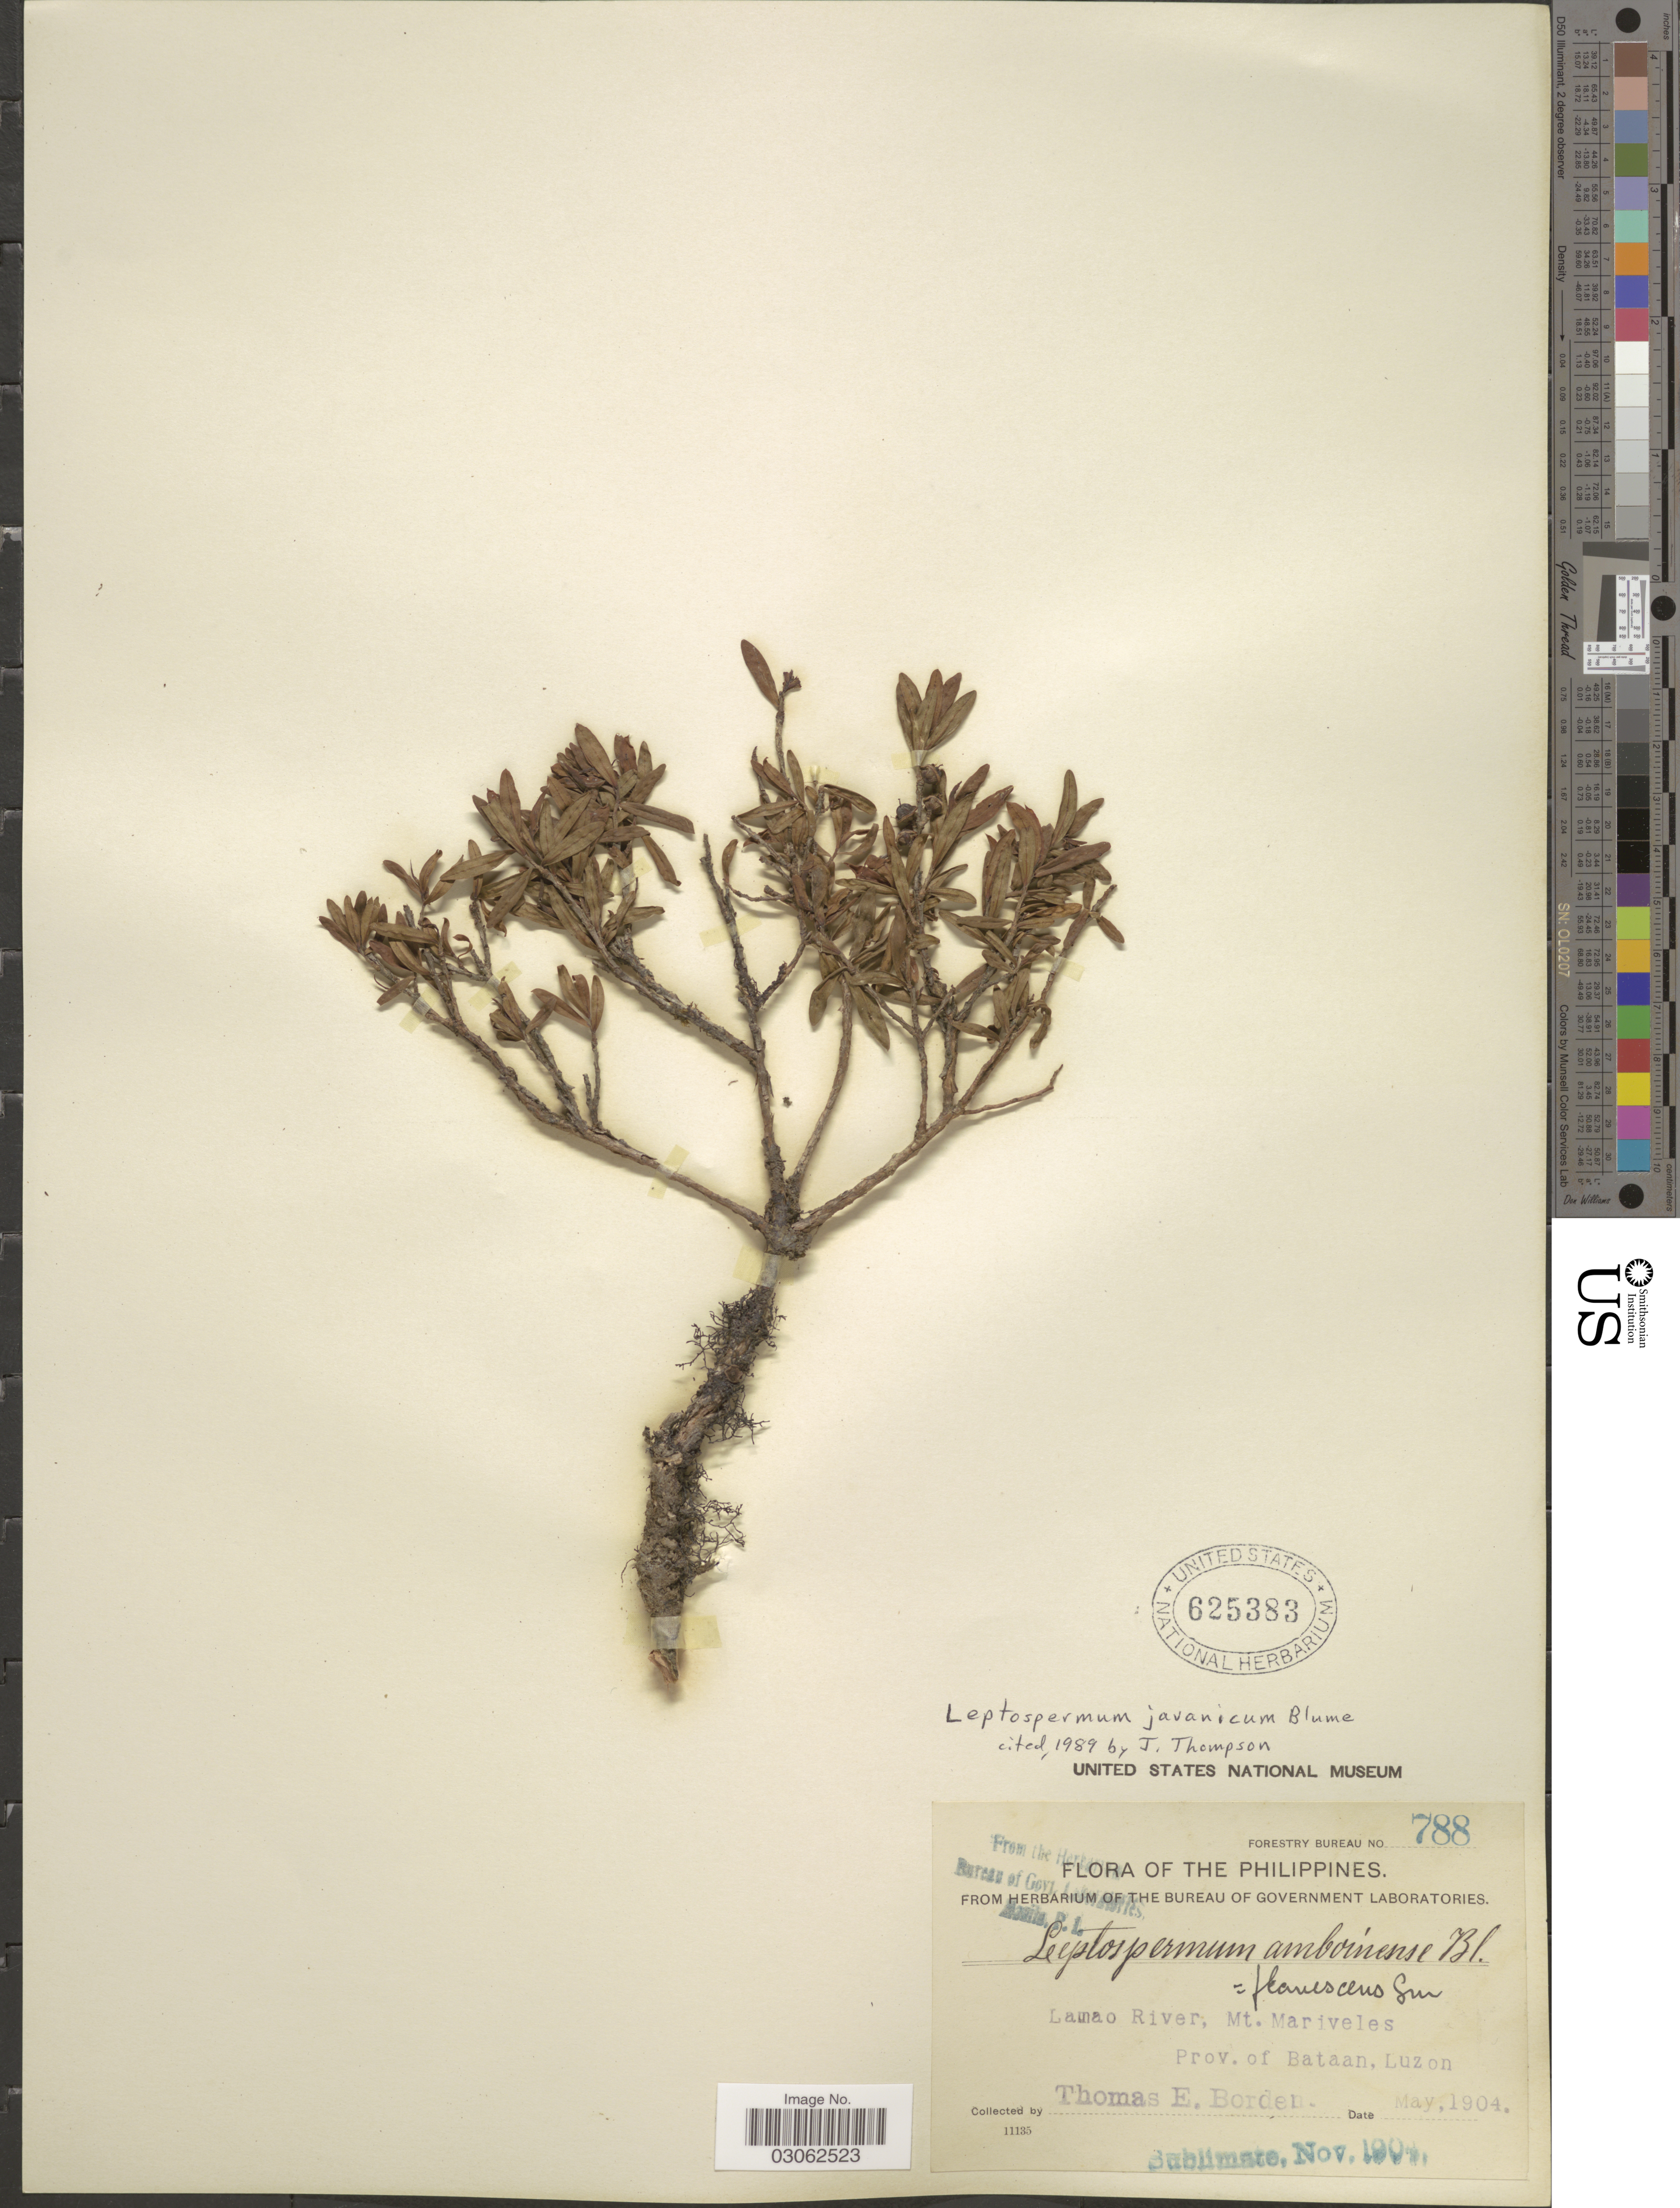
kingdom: Plantae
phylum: Tracheophyta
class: Magnoliopsida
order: Myrtales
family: Myrtaceae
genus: Leptospermum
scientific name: Leptospermum javanicum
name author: Blume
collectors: T. E. Borden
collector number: Forestry Bureau 788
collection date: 1904-05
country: Philippines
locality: Lamao River, Mt. Mariveles. Prov. of Bataan, Luzon.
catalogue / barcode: US 625383